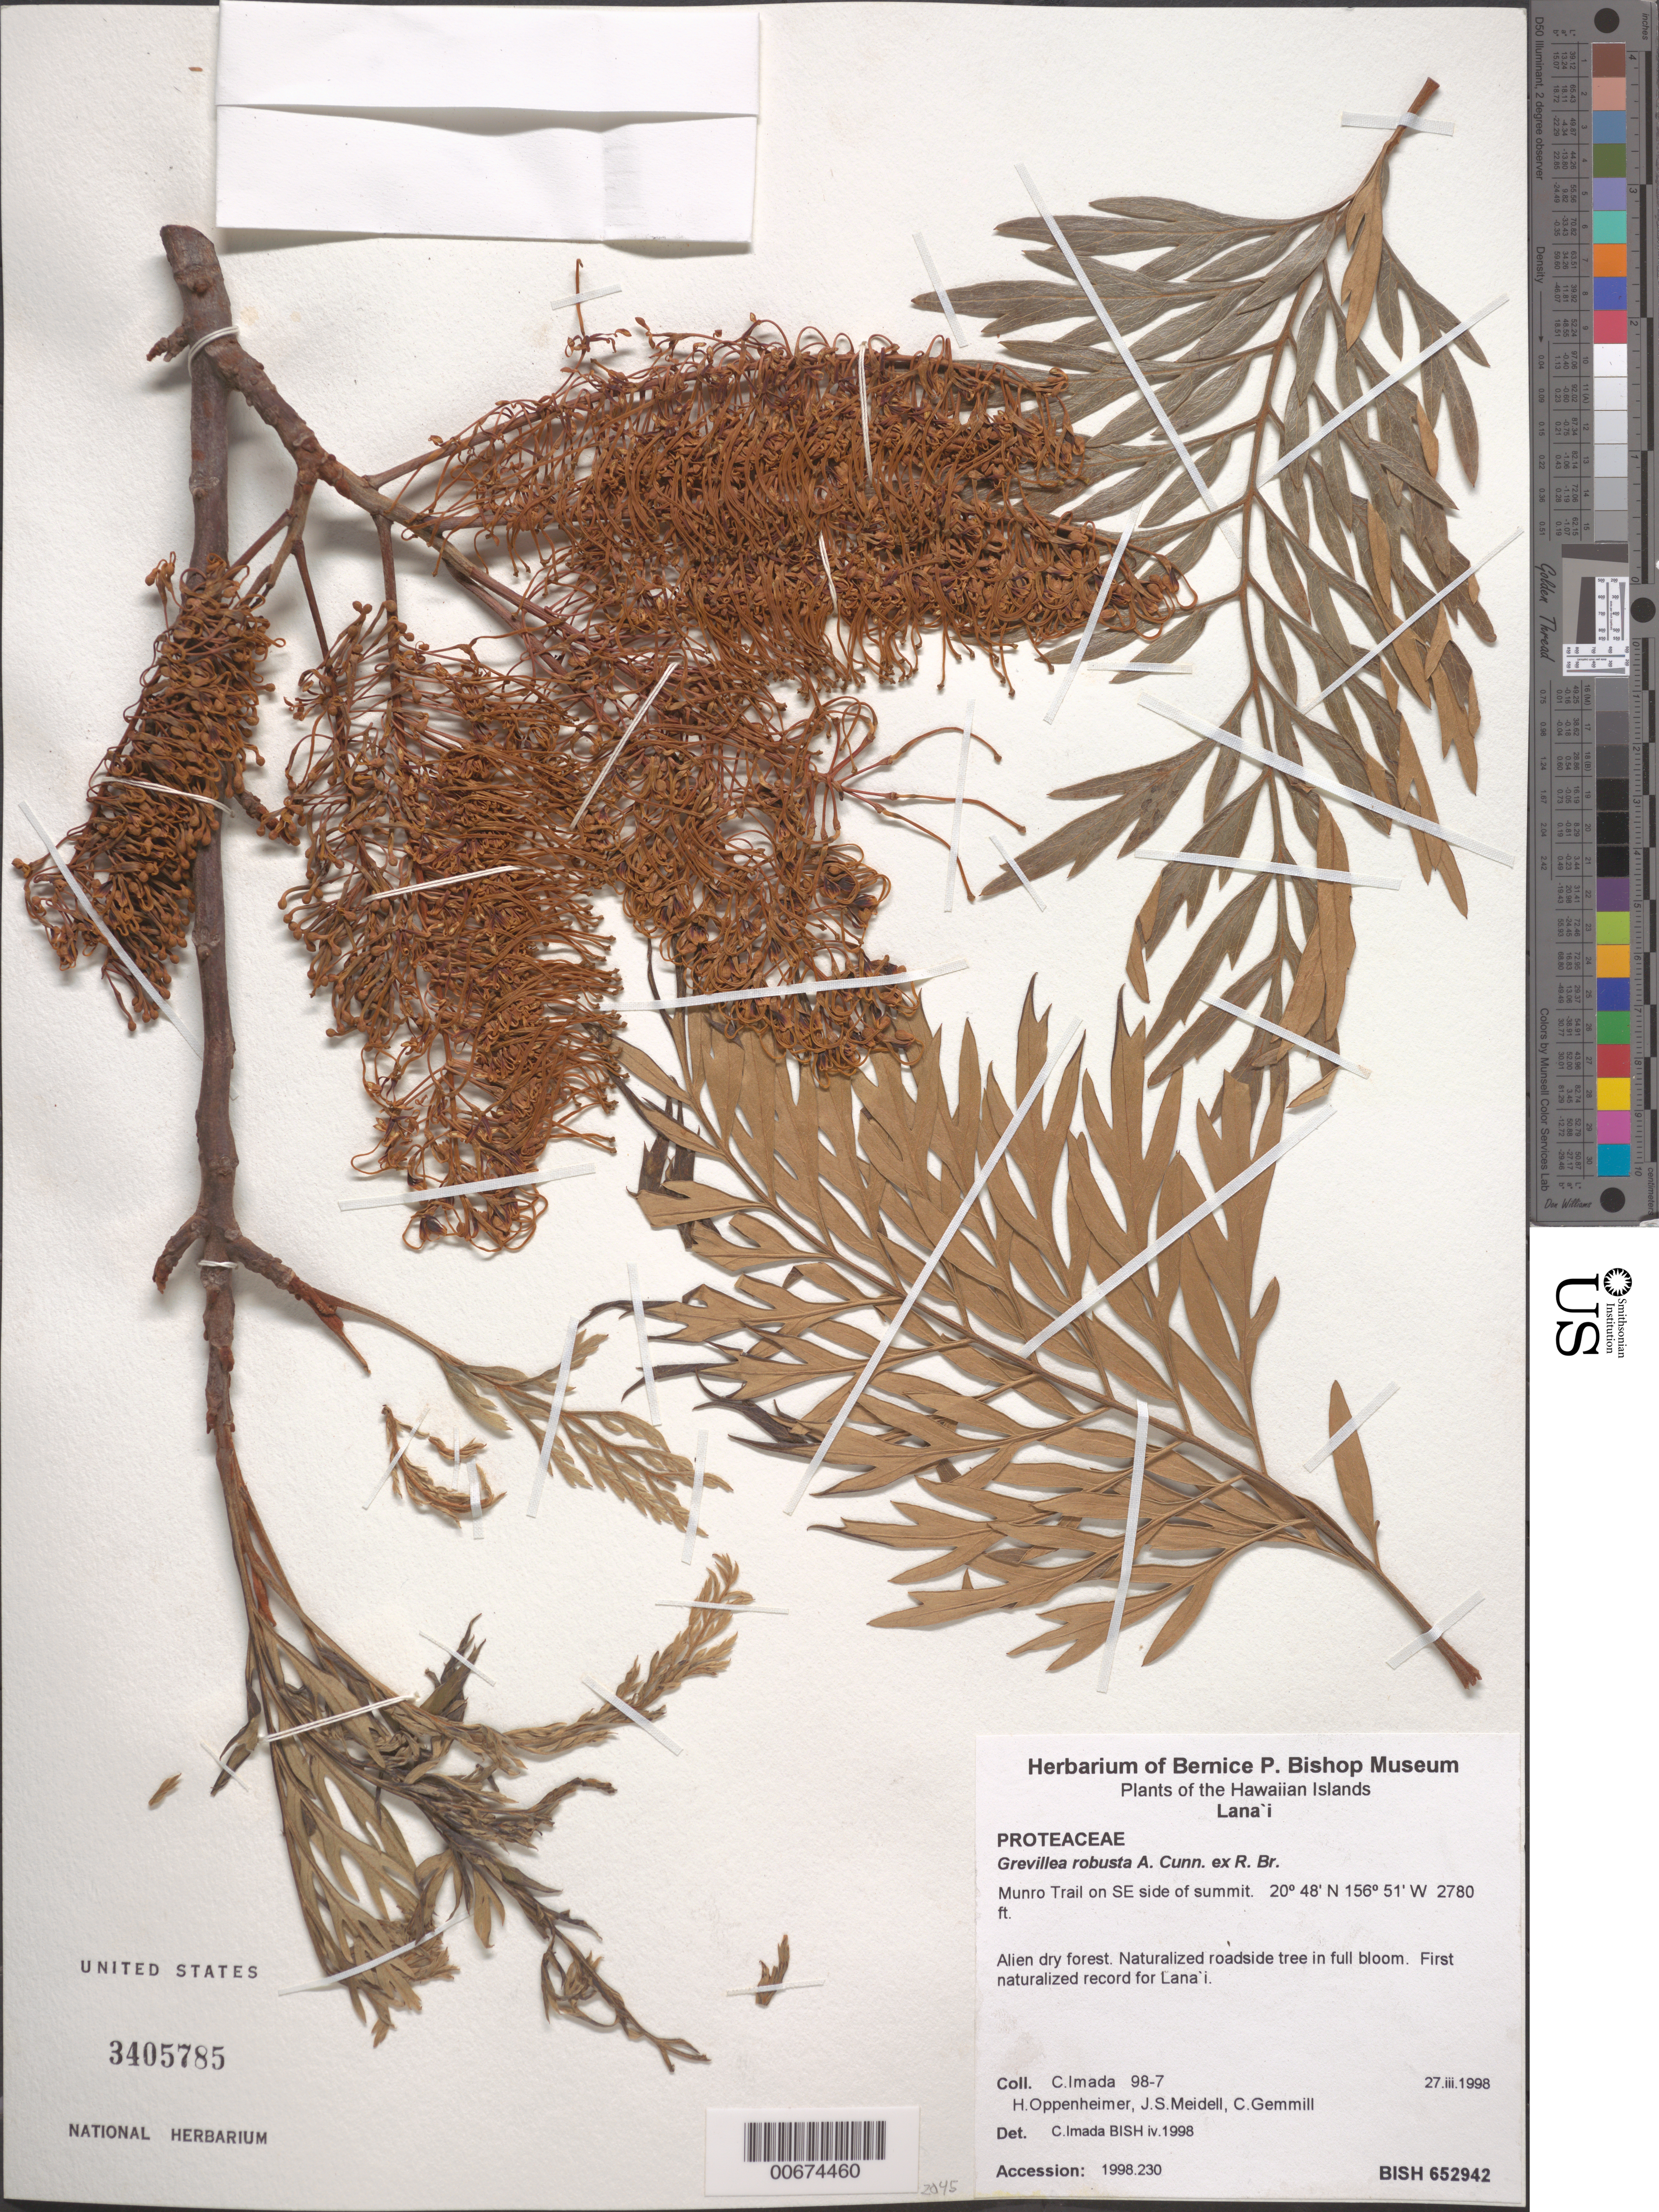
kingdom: Plantae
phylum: Tracheophyta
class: Magnoliopsida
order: Proteales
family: Proteaceae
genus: Grevillea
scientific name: Grevillea robusta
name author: A. Cunn.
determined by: Imada, C.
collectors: C. Imada, H. Oppenheimer, J. Meidell & C. Gemmill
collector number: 98-7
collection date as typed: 27 Mar 1998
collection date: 1998-03-27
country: United States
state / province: Hawaii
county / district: Maui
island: Lana'i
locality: Munro Trail on SE side of summit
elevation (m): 847.3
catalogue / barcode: US 3405785